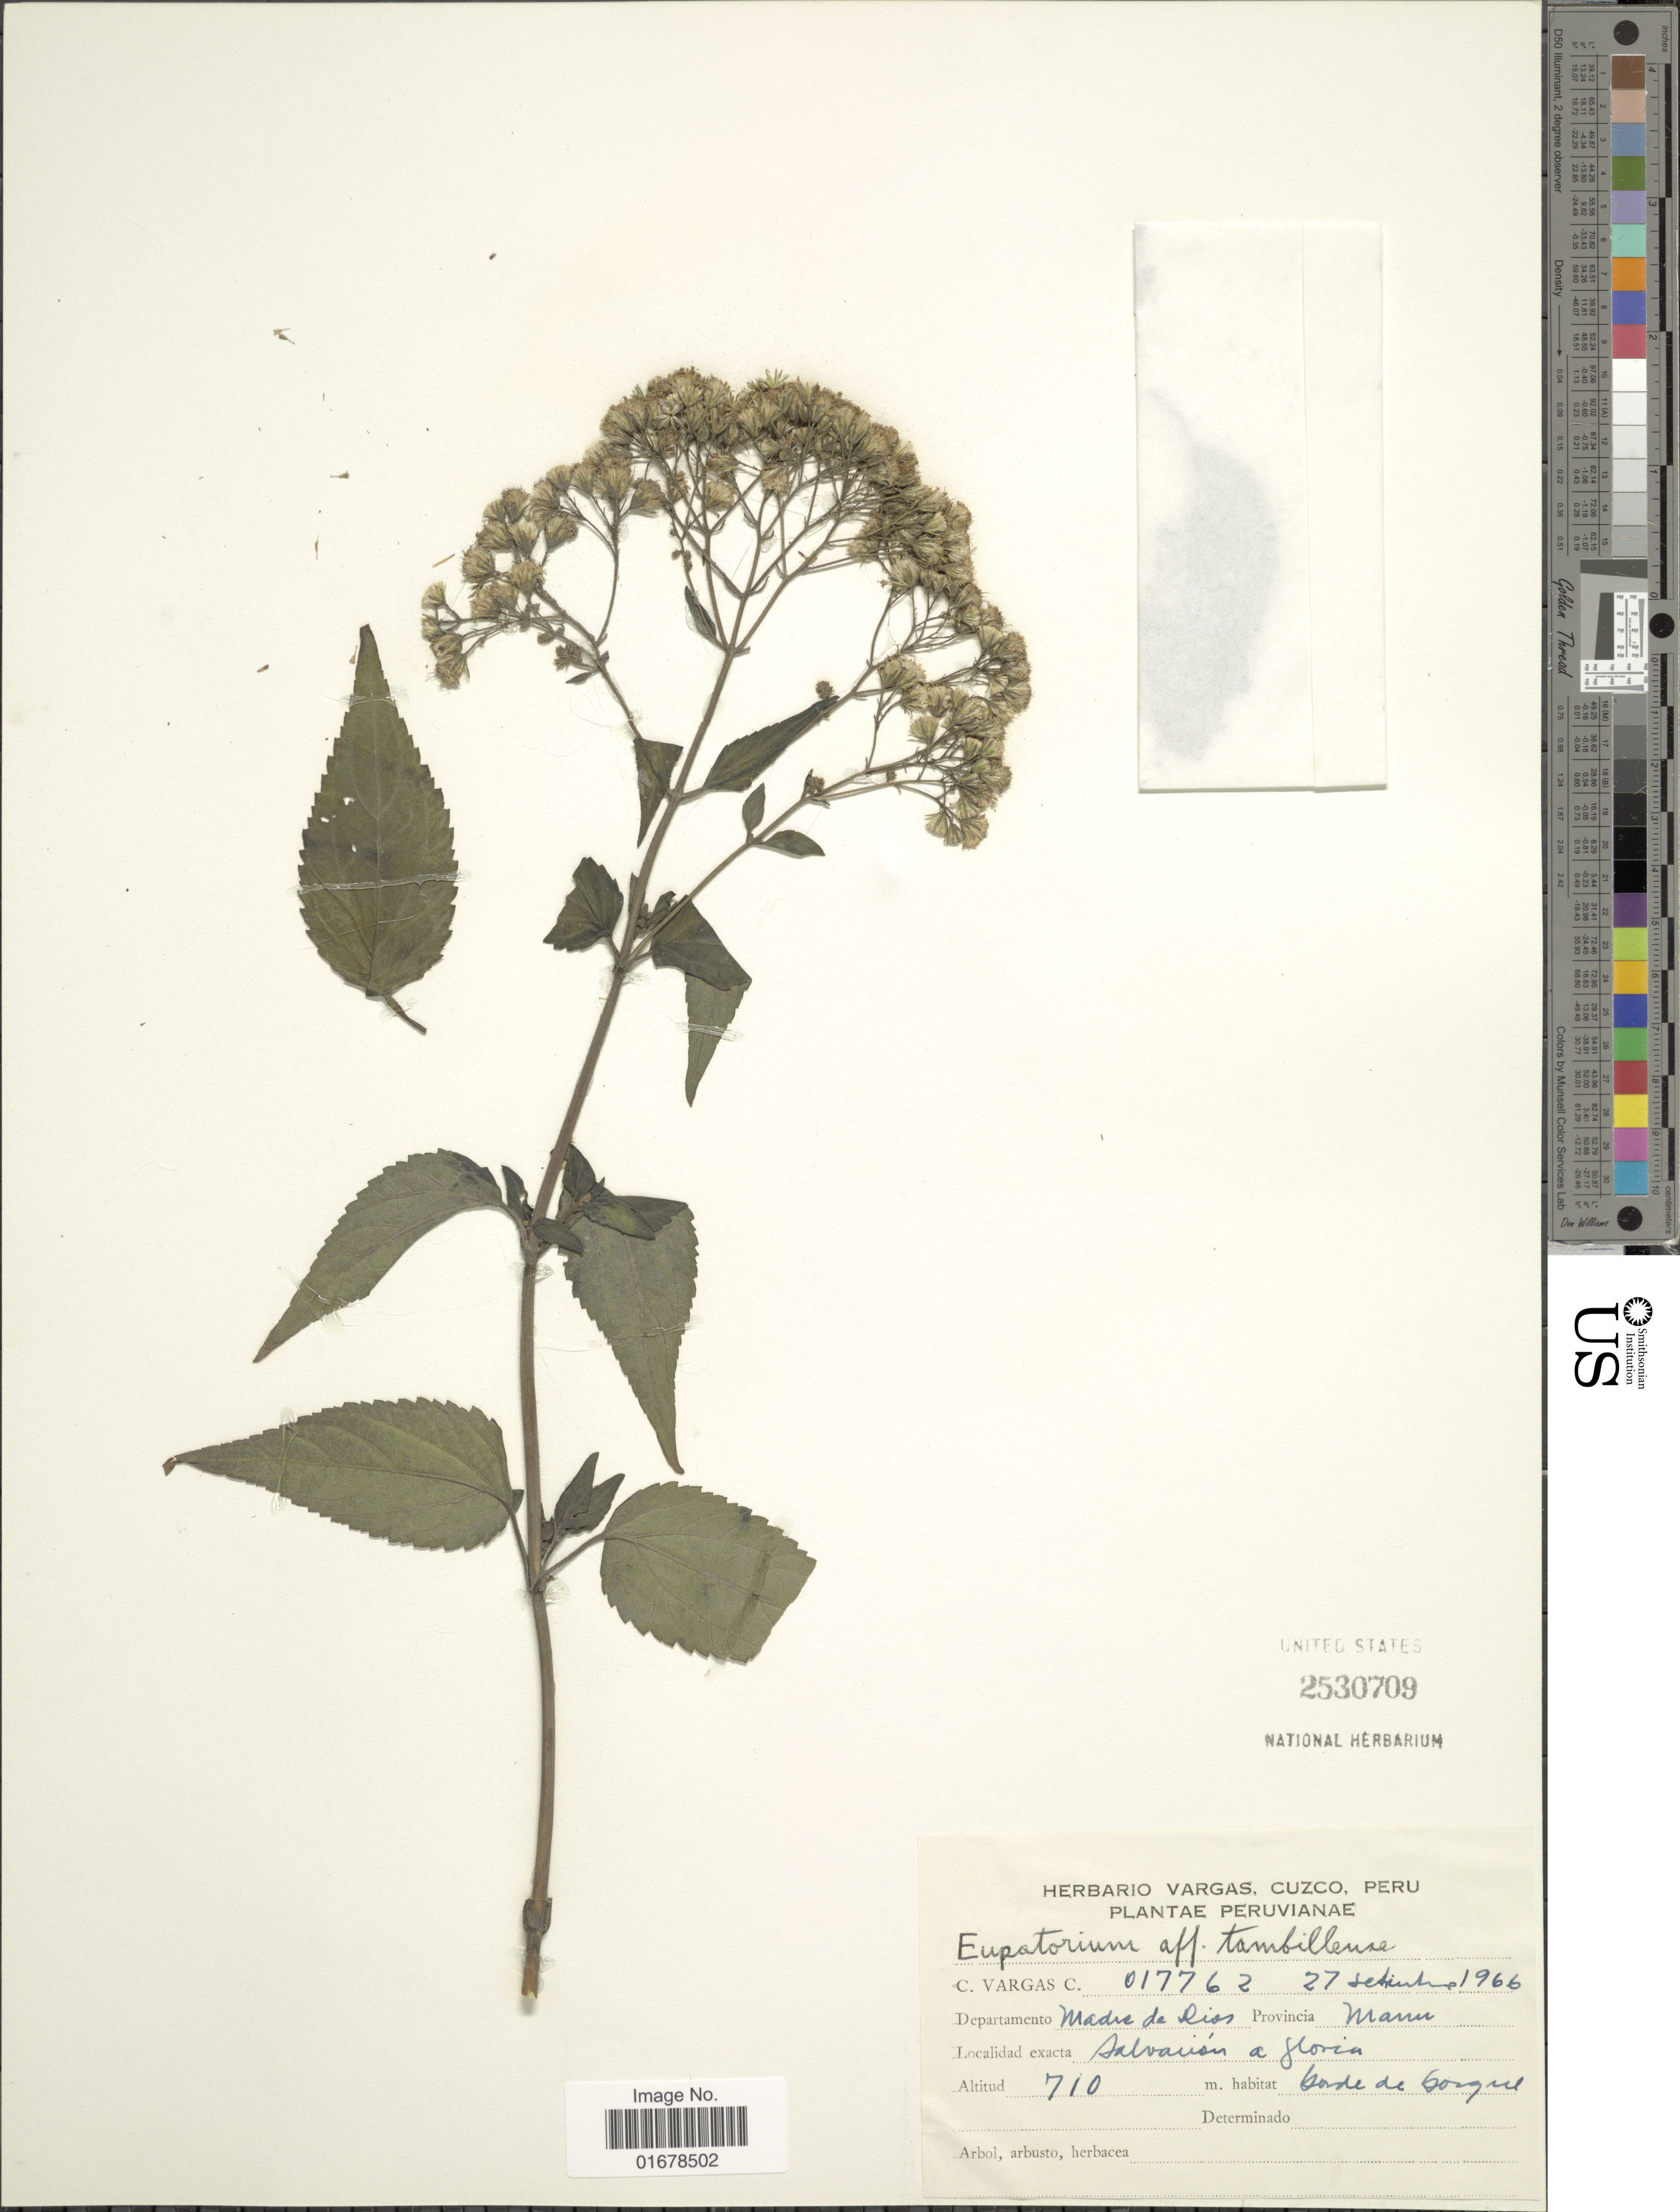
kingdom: Plantae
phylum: Tracheophyta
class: Magnoliopsida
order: Asterales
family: Asteraceae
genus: Ageratina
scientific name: Ageratina tambillensis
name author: (Hieron.) R.M. King & H. Rob.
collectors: C. Vargas Calderón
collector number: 017762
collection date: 1966-09-27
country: Peru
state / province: Madre de Dios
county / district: Manú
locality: Salvación a Gloria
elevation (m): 710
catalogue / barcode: US 2530709